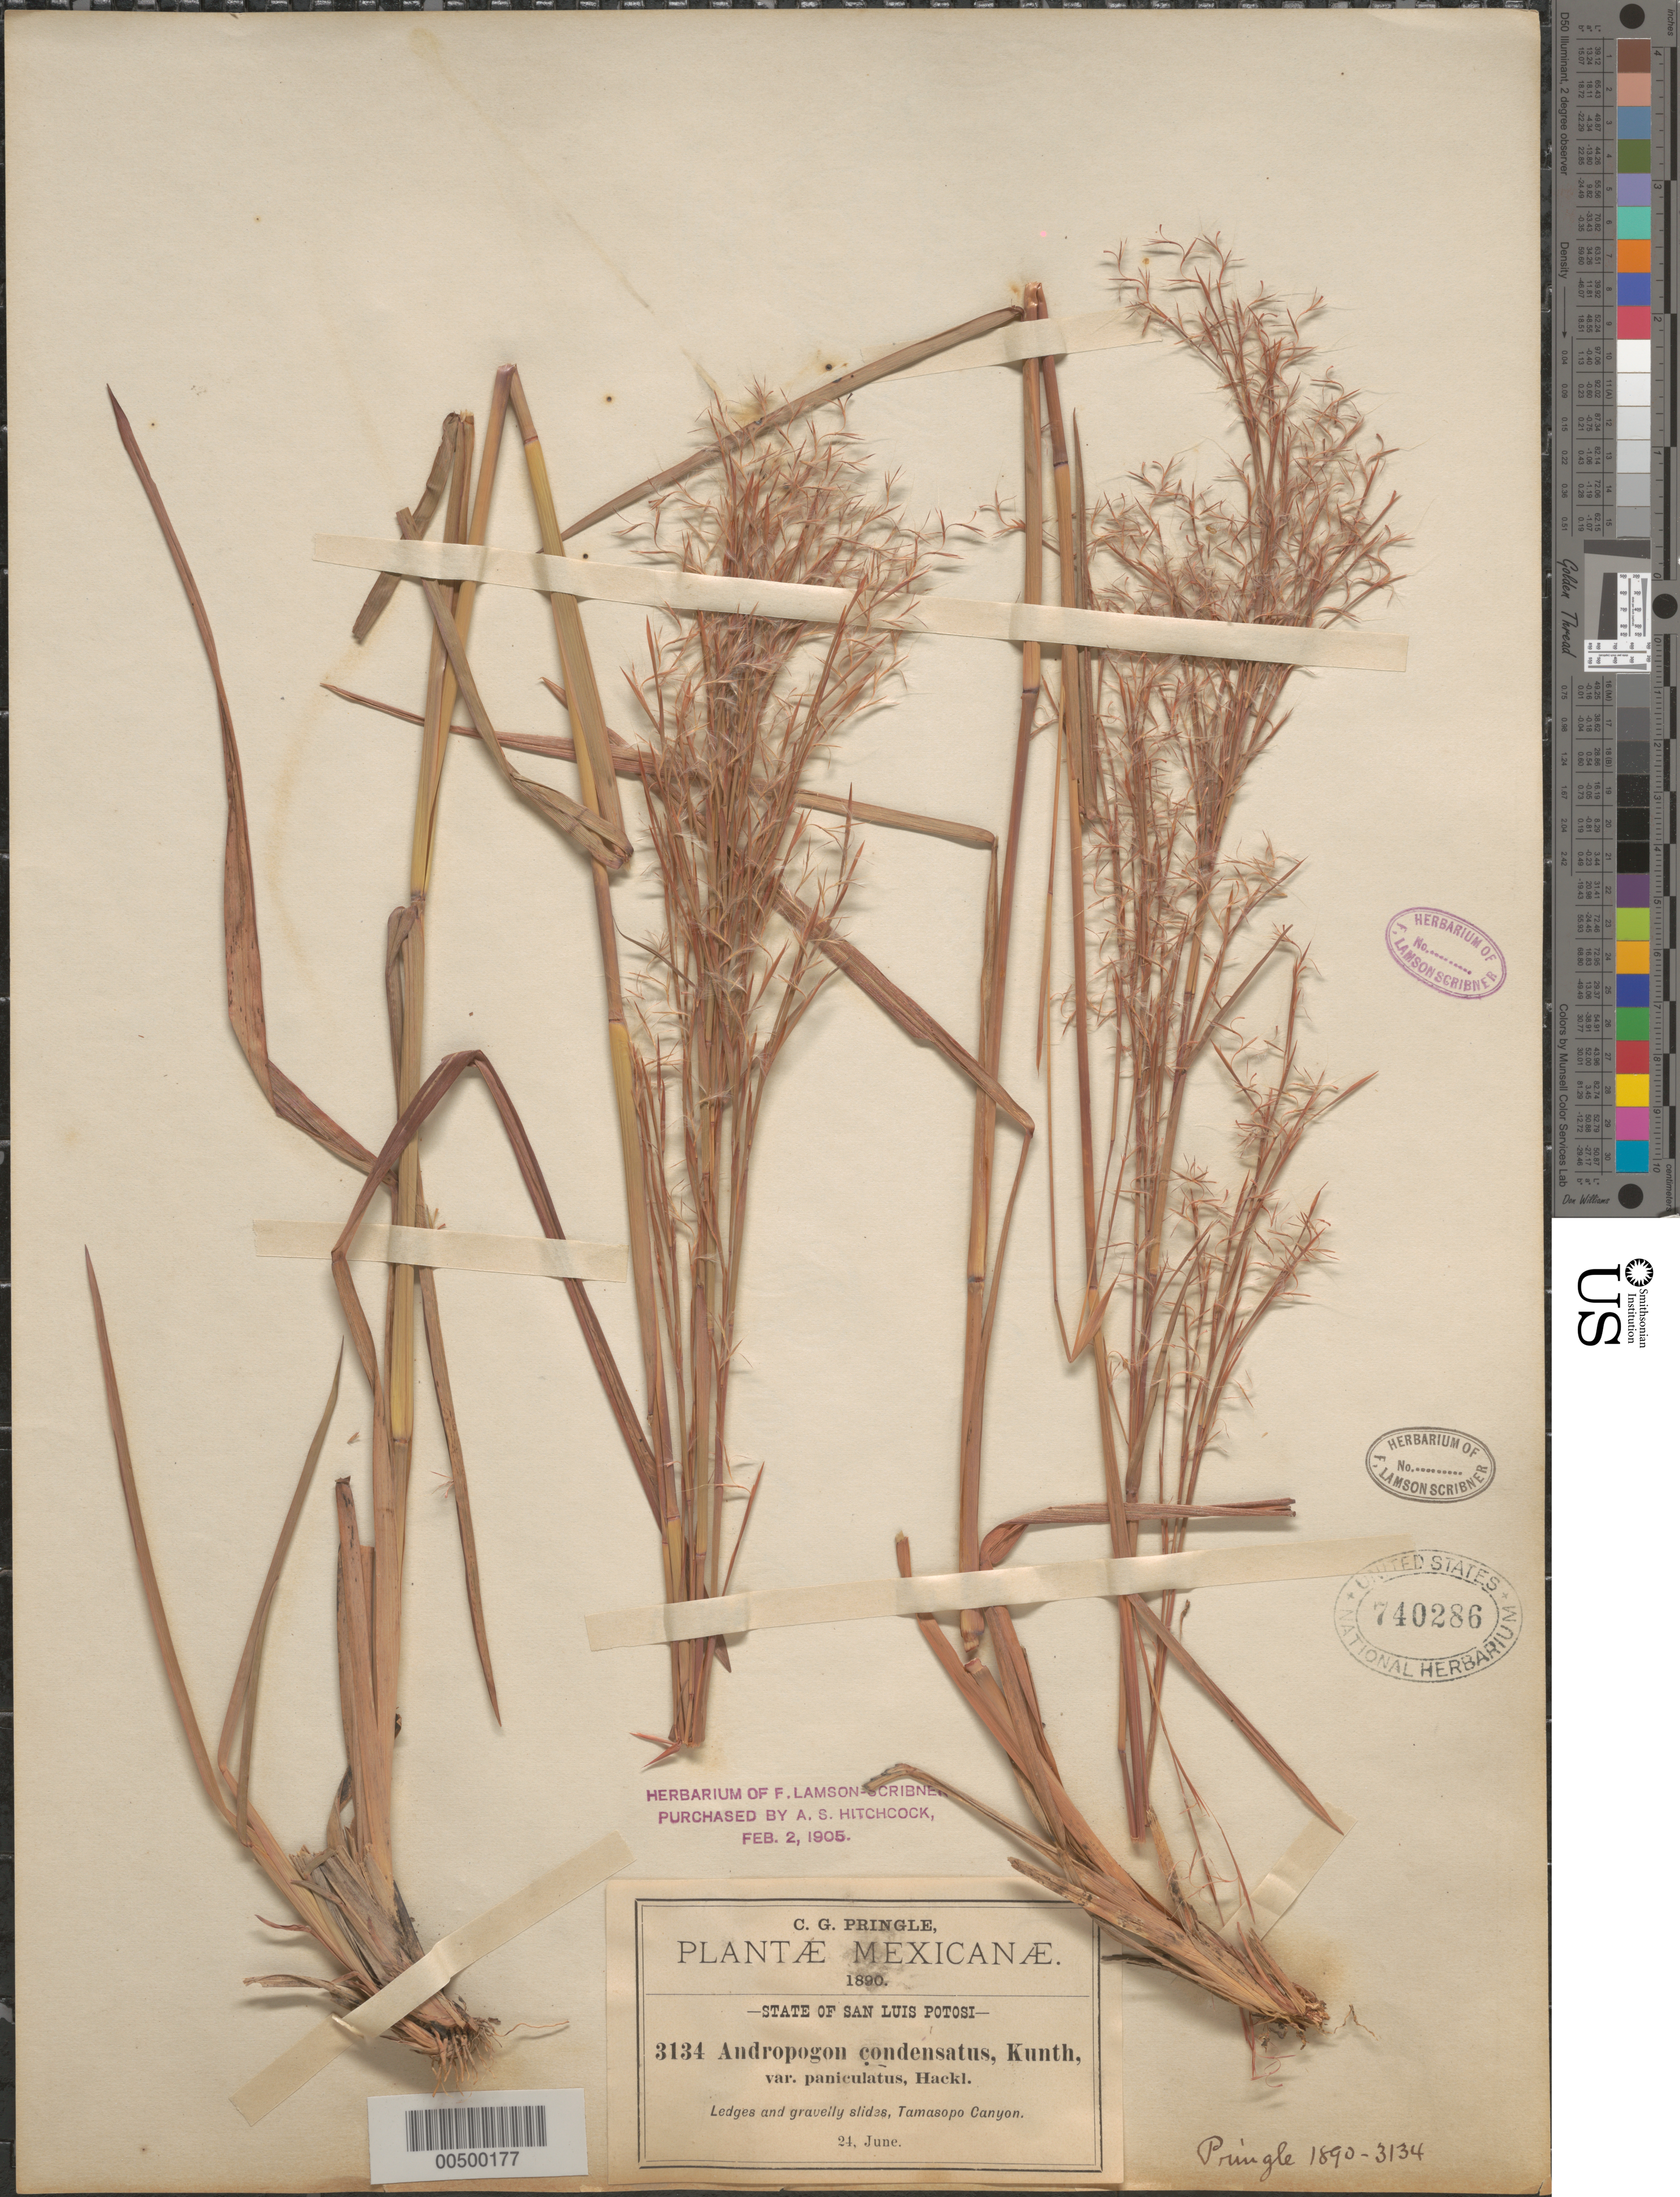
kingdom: Plantae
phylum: Tracheophyta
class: Liliopsida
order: Poales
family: Poaceae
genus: Schizachyrium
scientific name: Schizachyrium condensatum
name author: (Kunth) Nees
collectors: C. G. Pringle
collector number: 3134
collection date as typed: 24 Jun 1890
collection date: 1890-06-24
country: Mexico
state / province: San Luis Potosi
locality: Tamasopo Canyon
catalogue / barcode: US 740286